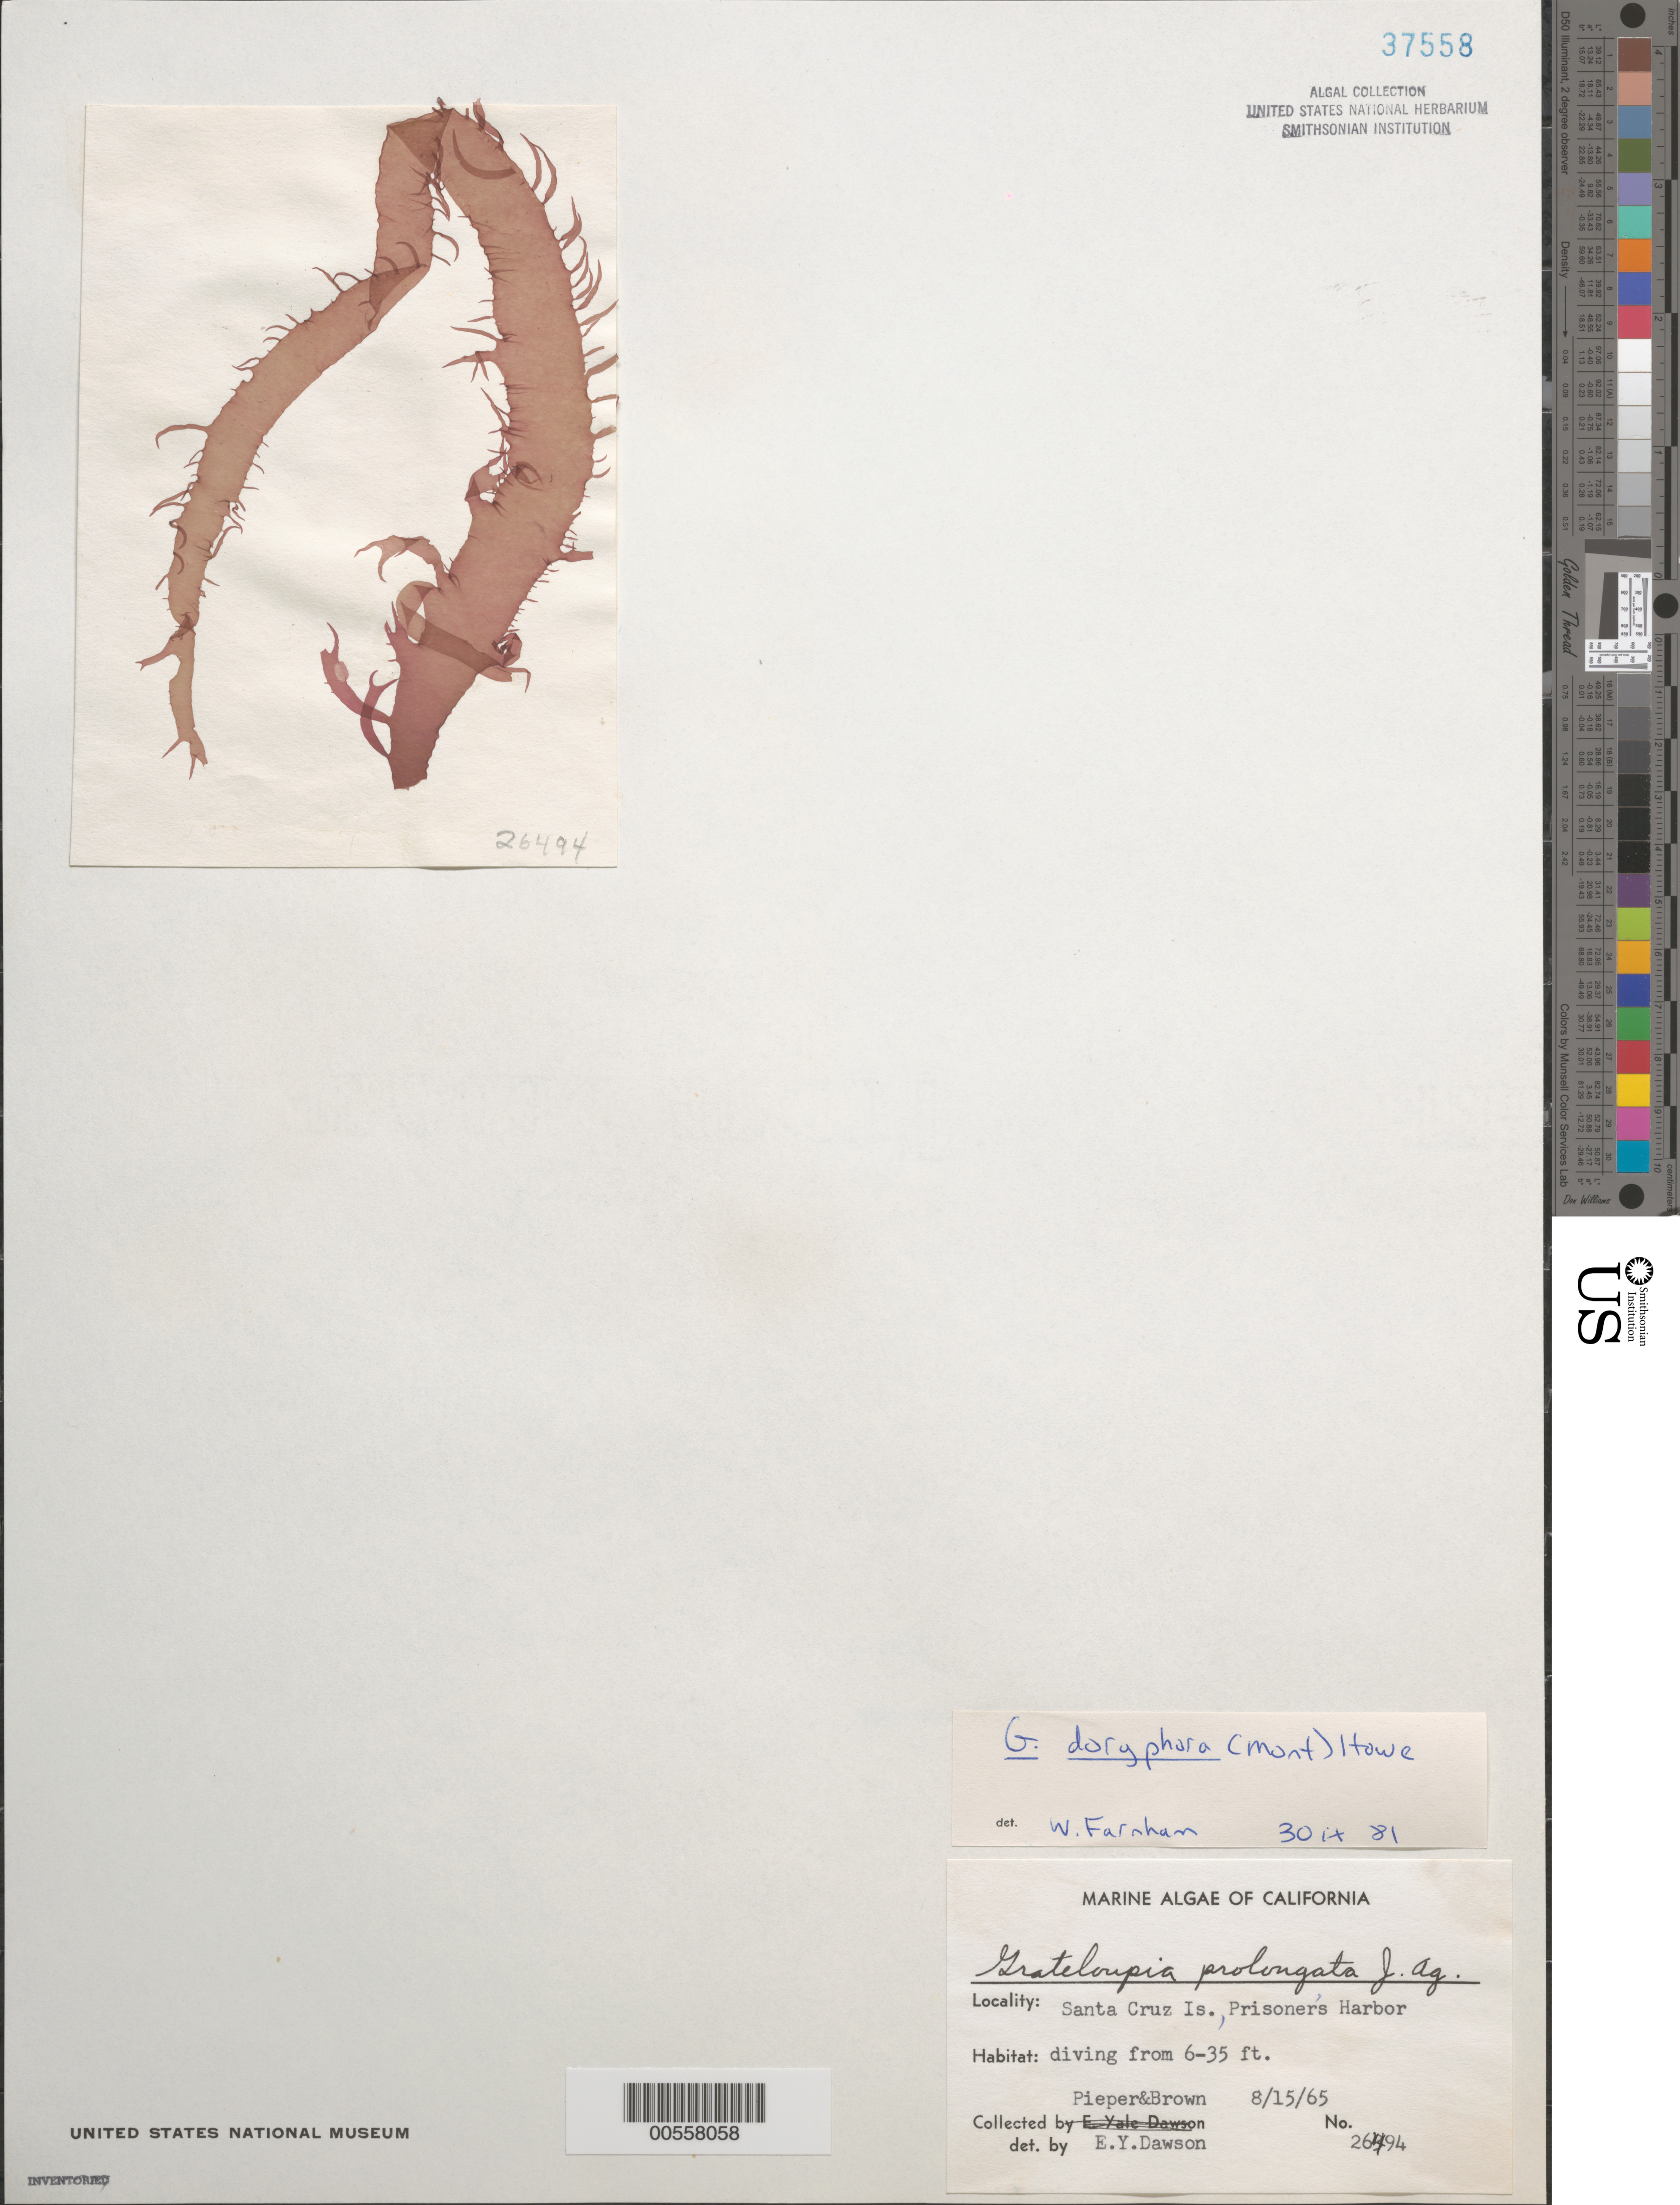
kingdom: Plantae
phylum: Rhodophyta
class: Florideophyceae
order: Halymeniales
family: Halymeniaceae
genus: Grateloupia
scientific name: Grateloupia doryphora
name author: (Mont.) Howe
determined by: Farnham, W. F.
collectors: D. Pieper & D. Brown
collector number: EYD 26494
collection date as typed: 15 Aug 1965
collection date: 1965-08-15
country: United States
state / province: California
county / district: Santa Barbara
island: Santa Cruz Island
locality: Prisoner's Harbor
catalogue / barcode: US 37558